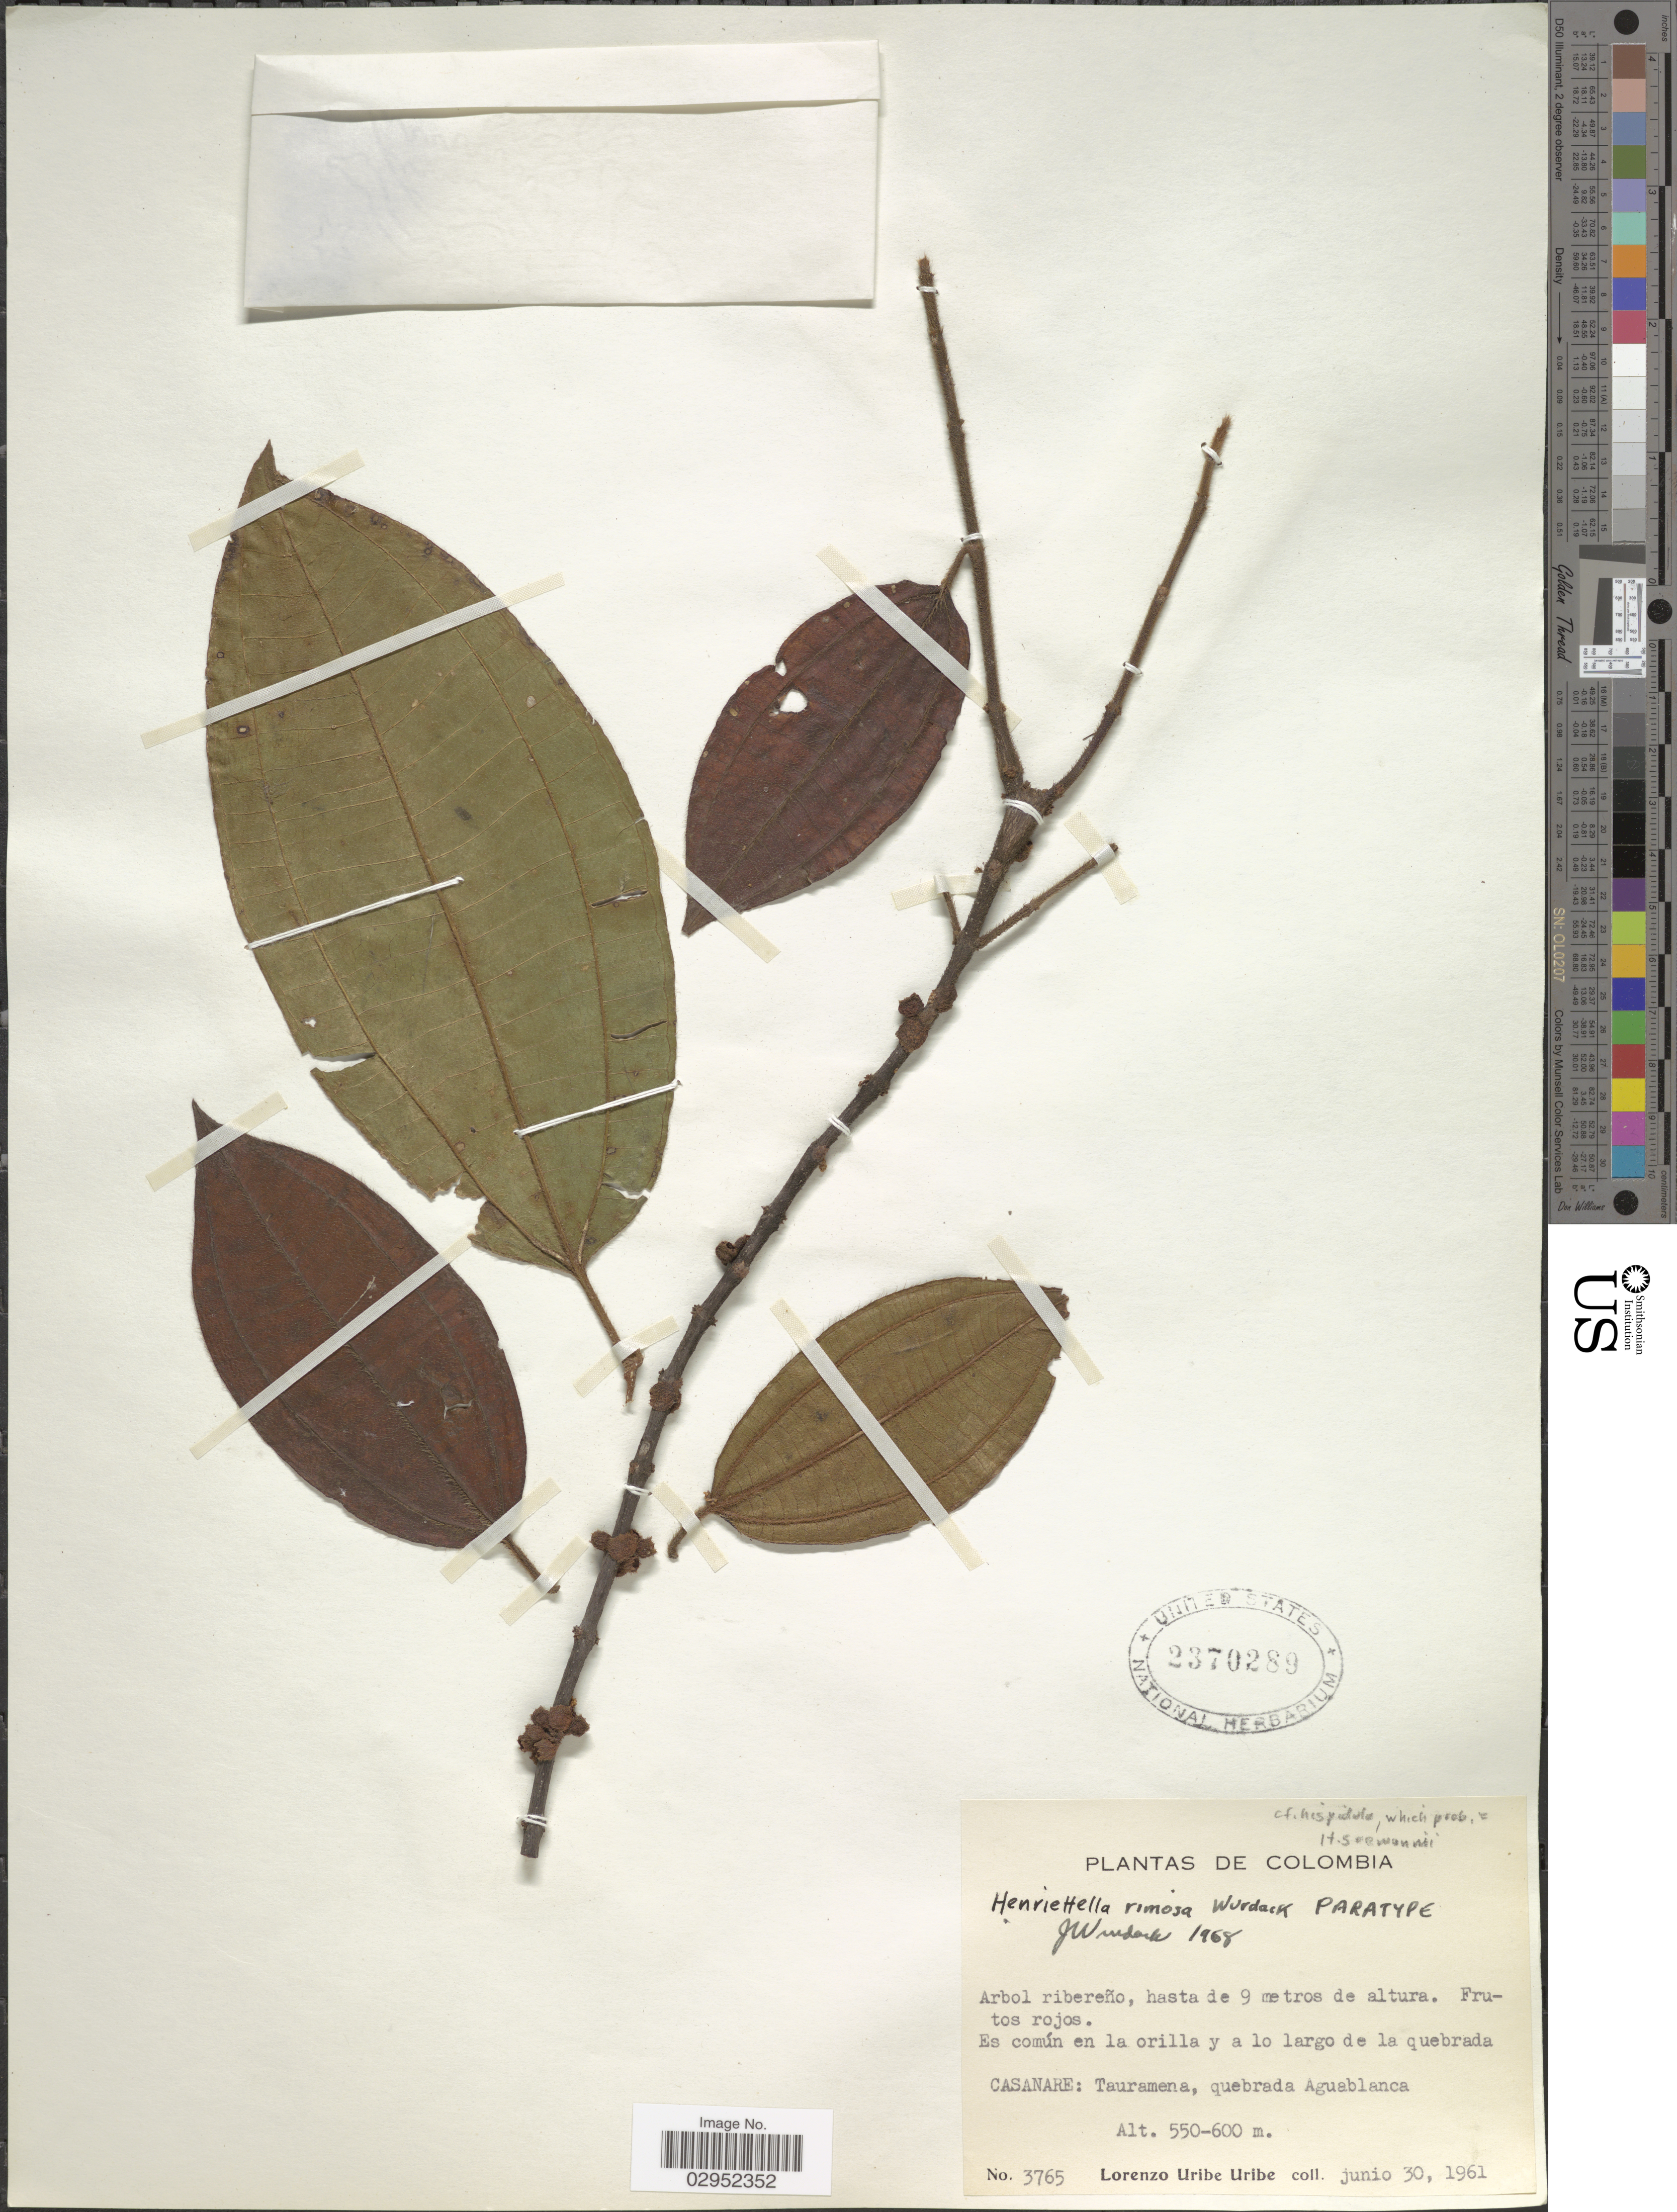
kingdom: Plantae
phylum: Tracheophyta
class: Magnoliopsida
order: Myrtales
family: Melastomataceae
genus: Henriettea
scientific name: Henriettea rimosa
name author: (Wurdack) Penneys et al.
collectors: L. Uribe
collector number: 3765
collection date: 1961-06-30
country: Colombia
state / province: Casanare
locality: Tauramena, quebrada Aguablanca.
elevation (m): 550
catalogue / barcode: US 2370289